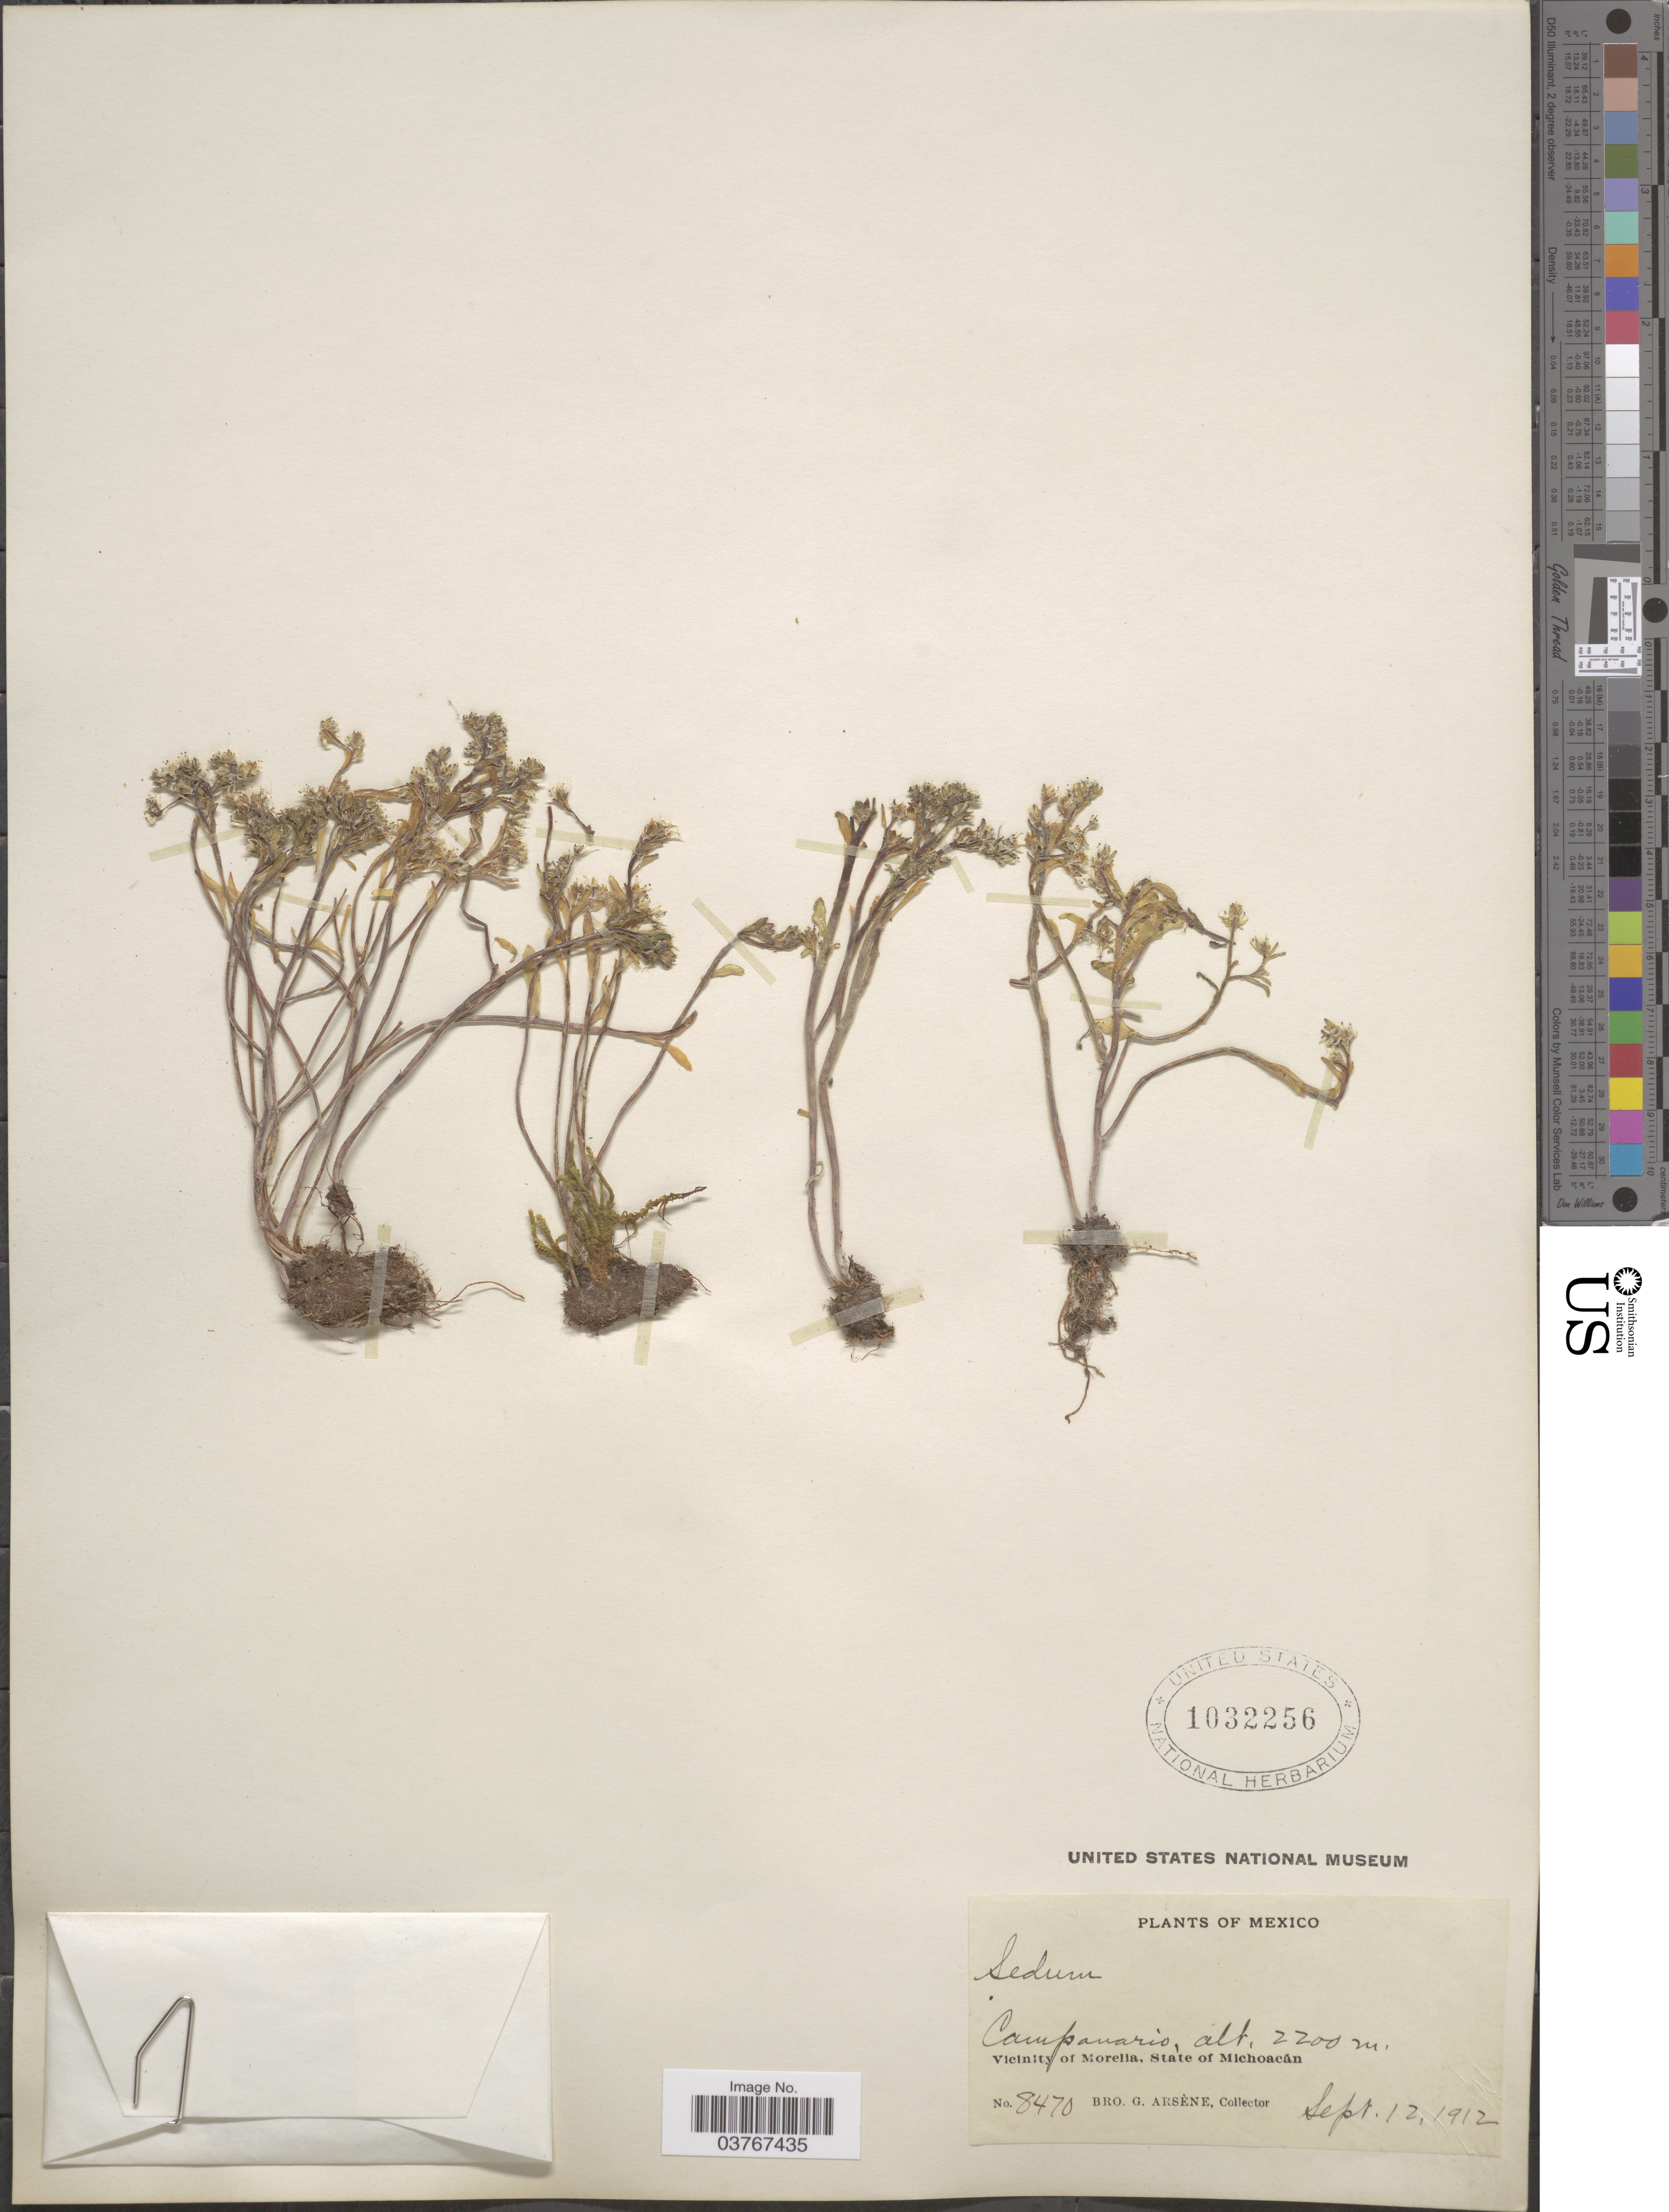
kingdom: Plantae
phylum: Tracheophyta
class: Magnoliopsida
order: Saxifragales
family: Crassulaceae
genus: Sedum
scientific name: Sedum sp.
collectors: Bro. G. Arsène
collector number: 8470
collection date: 1912-09-12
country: Mexico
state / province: Michoacán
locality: Campanario. Vicinity of Morelia.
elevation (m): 2200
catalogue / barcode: US 1032256